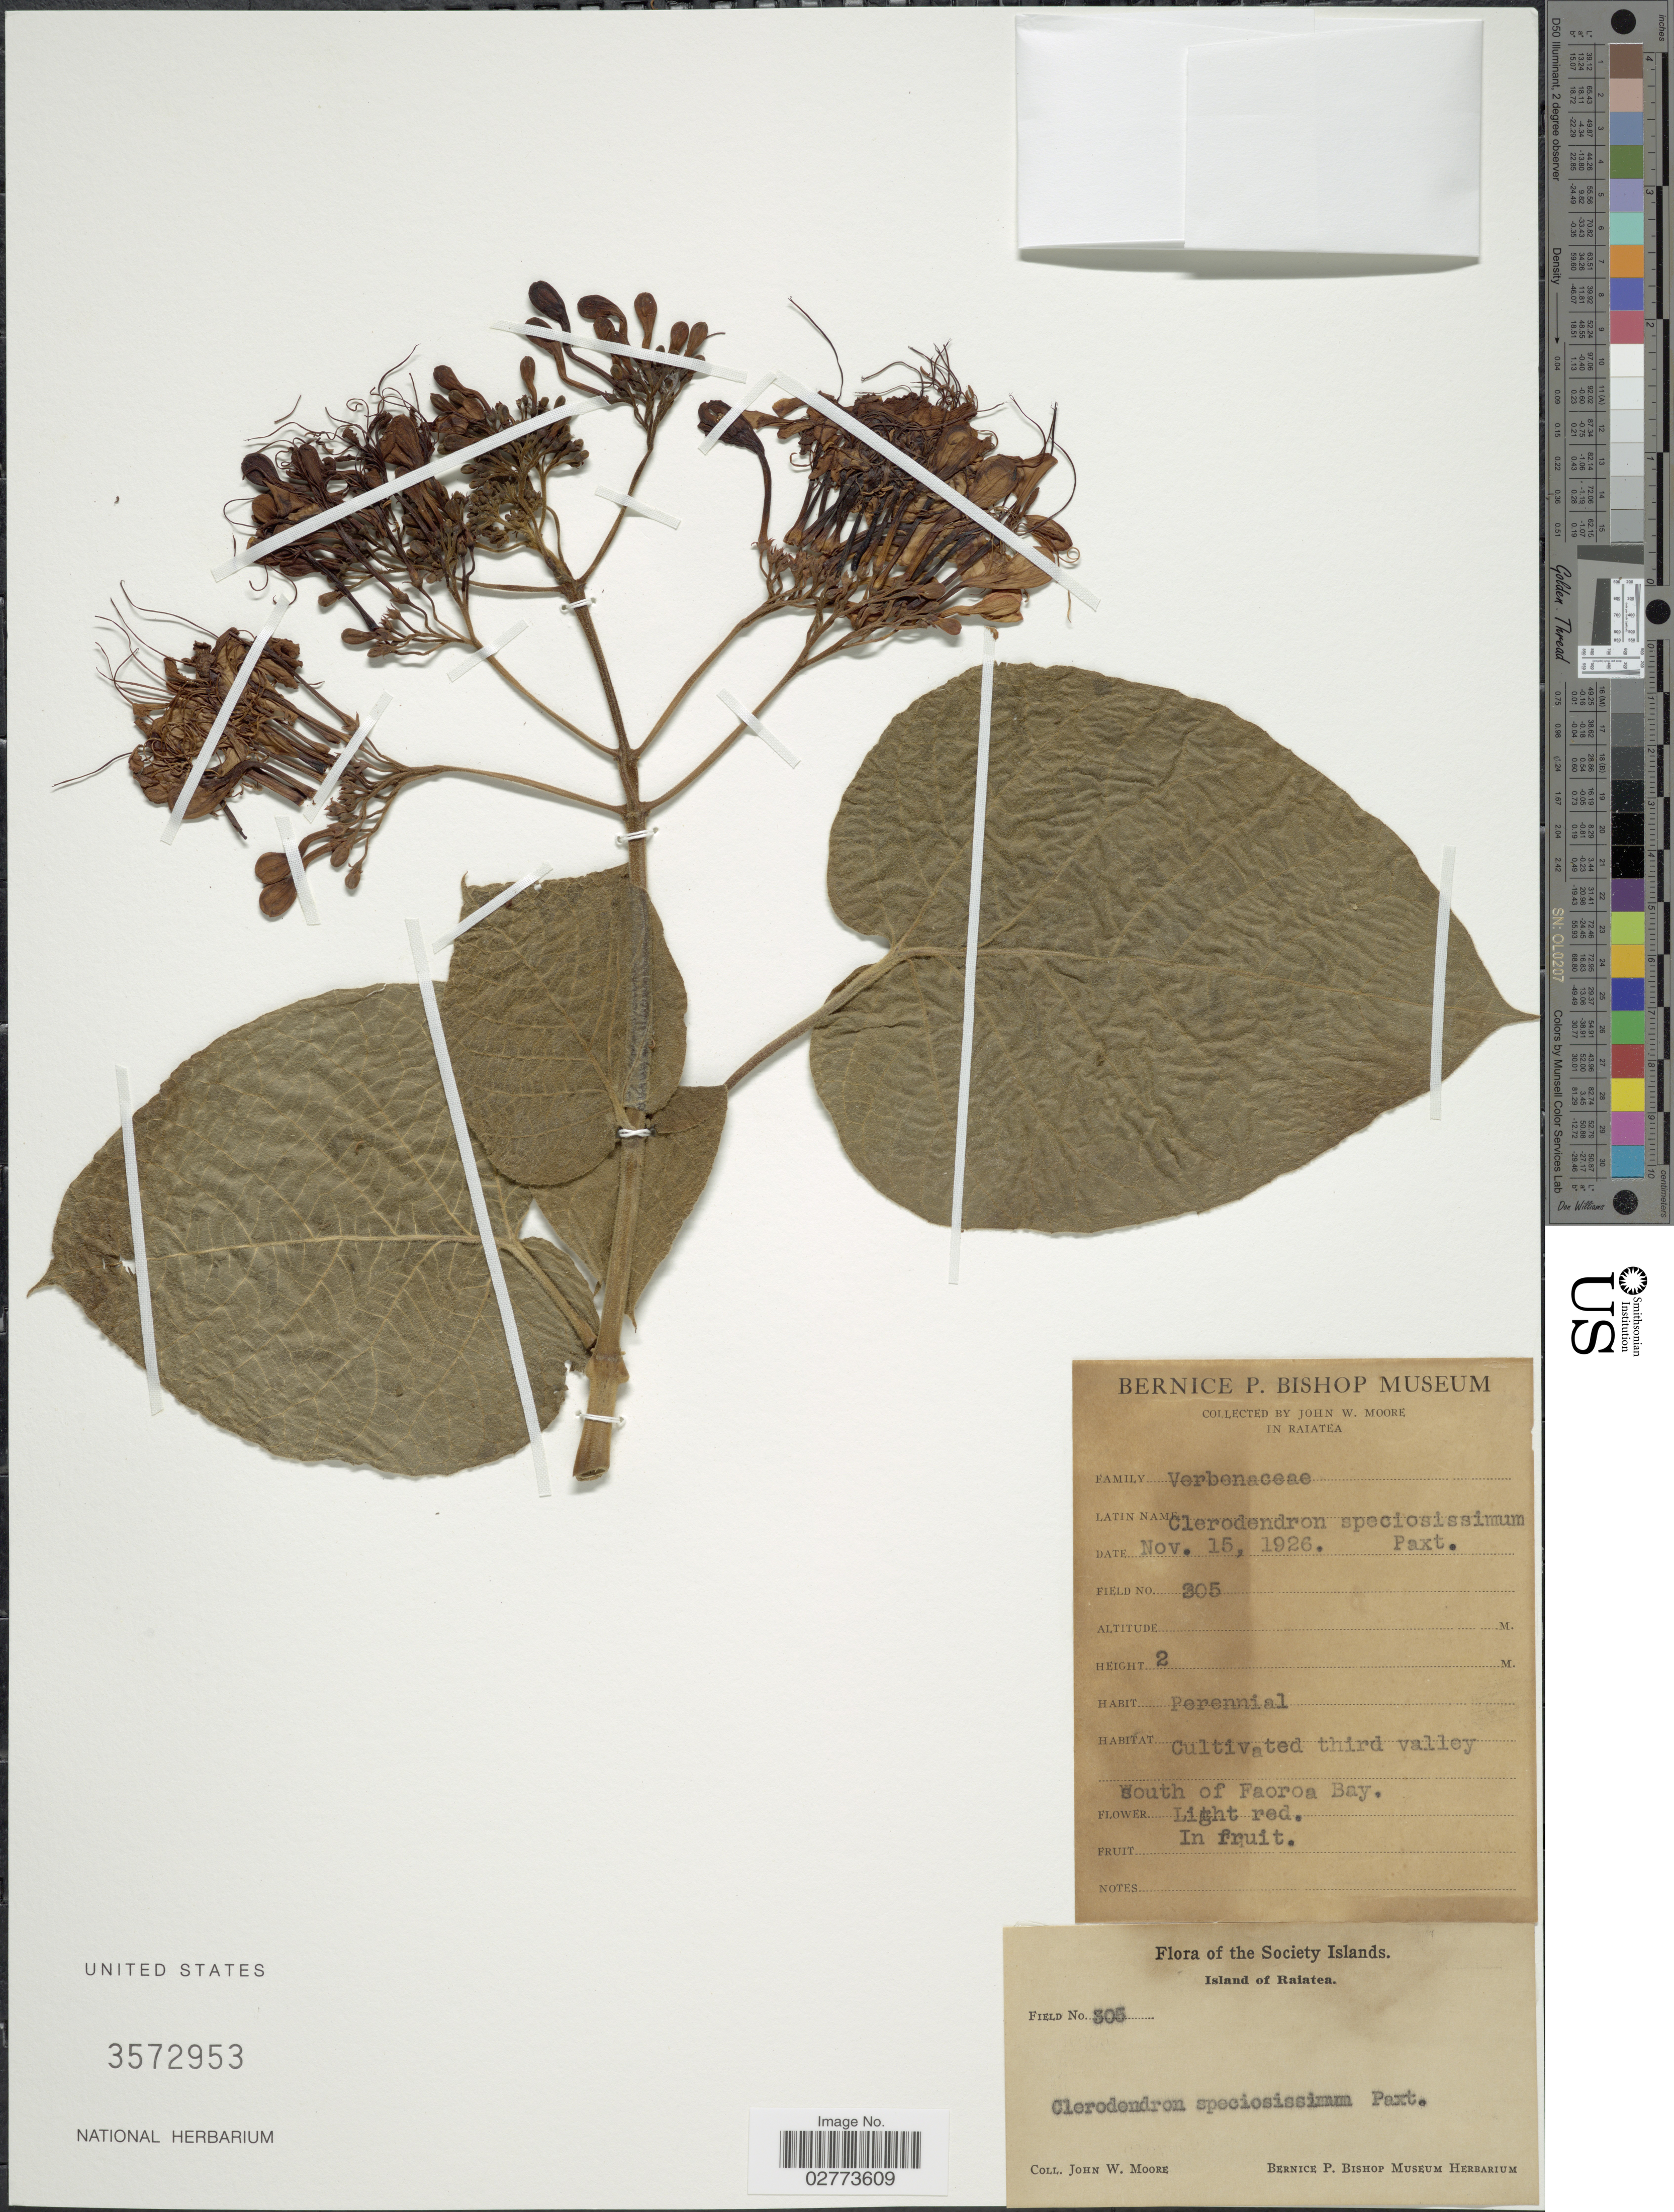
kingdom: Plantae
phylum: Tracheophyta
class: Magnoliopsida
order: Lamiales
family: Lamiaceae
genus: Clerodendrum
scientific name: Clerodendrum speciosissimum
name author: Drapiez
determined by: Wagner, W. L., (BOT), Smithsonian Institution - National Museum of Natural History (UNITED STATES)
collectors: J. Moore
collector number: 305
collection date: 1926-11-15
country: French Polynesia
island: Raiatea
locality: Society Islands. Island of Raiatea. Cultivated third valley south of Faoroa Bay.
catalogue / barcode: US 3572953